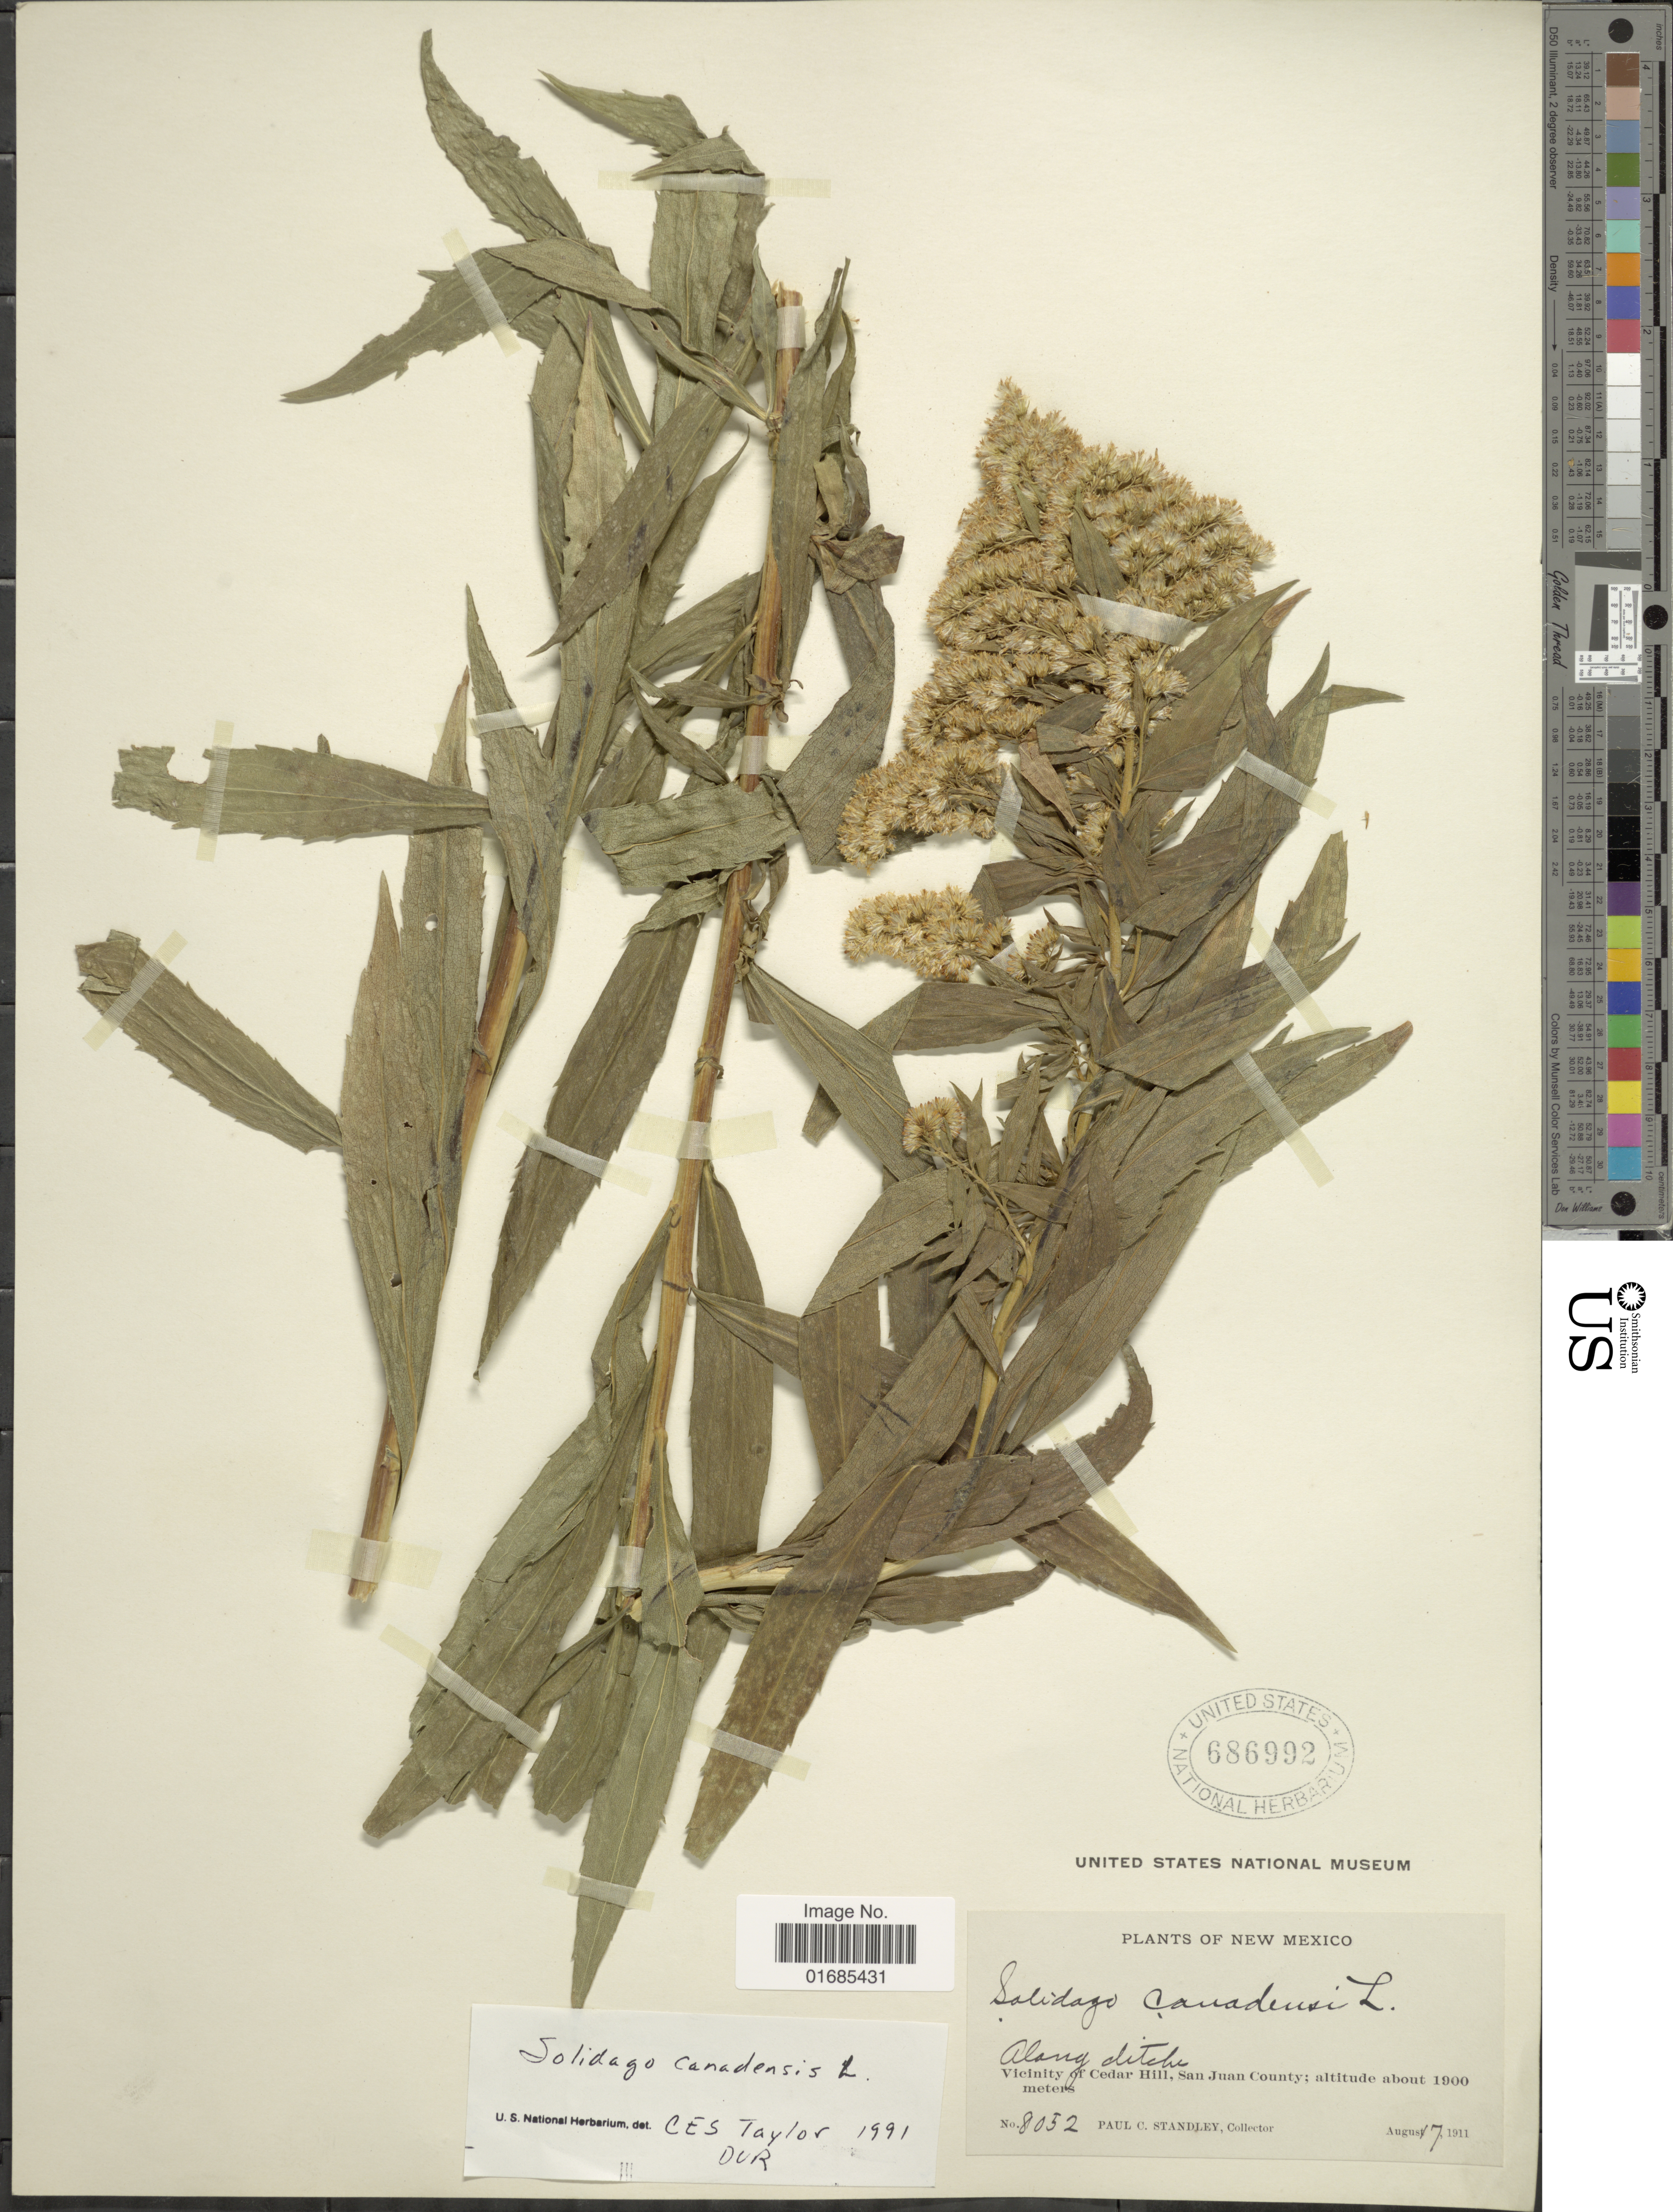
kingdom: Plantae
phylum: Tracheophyta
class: Magnoliopsida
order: Asterales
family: Asteraceae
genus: Solidago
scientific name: Solidago canadensis var. salebrosa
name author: (Piper) M.E. Jones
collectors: P. C. Standley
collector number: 8052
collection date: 1911-08-17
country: United States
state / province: New Mexico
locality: Along ditch, Vicinity of Cedar Hill, San Juan County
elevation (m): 1900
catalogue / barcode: US 686992